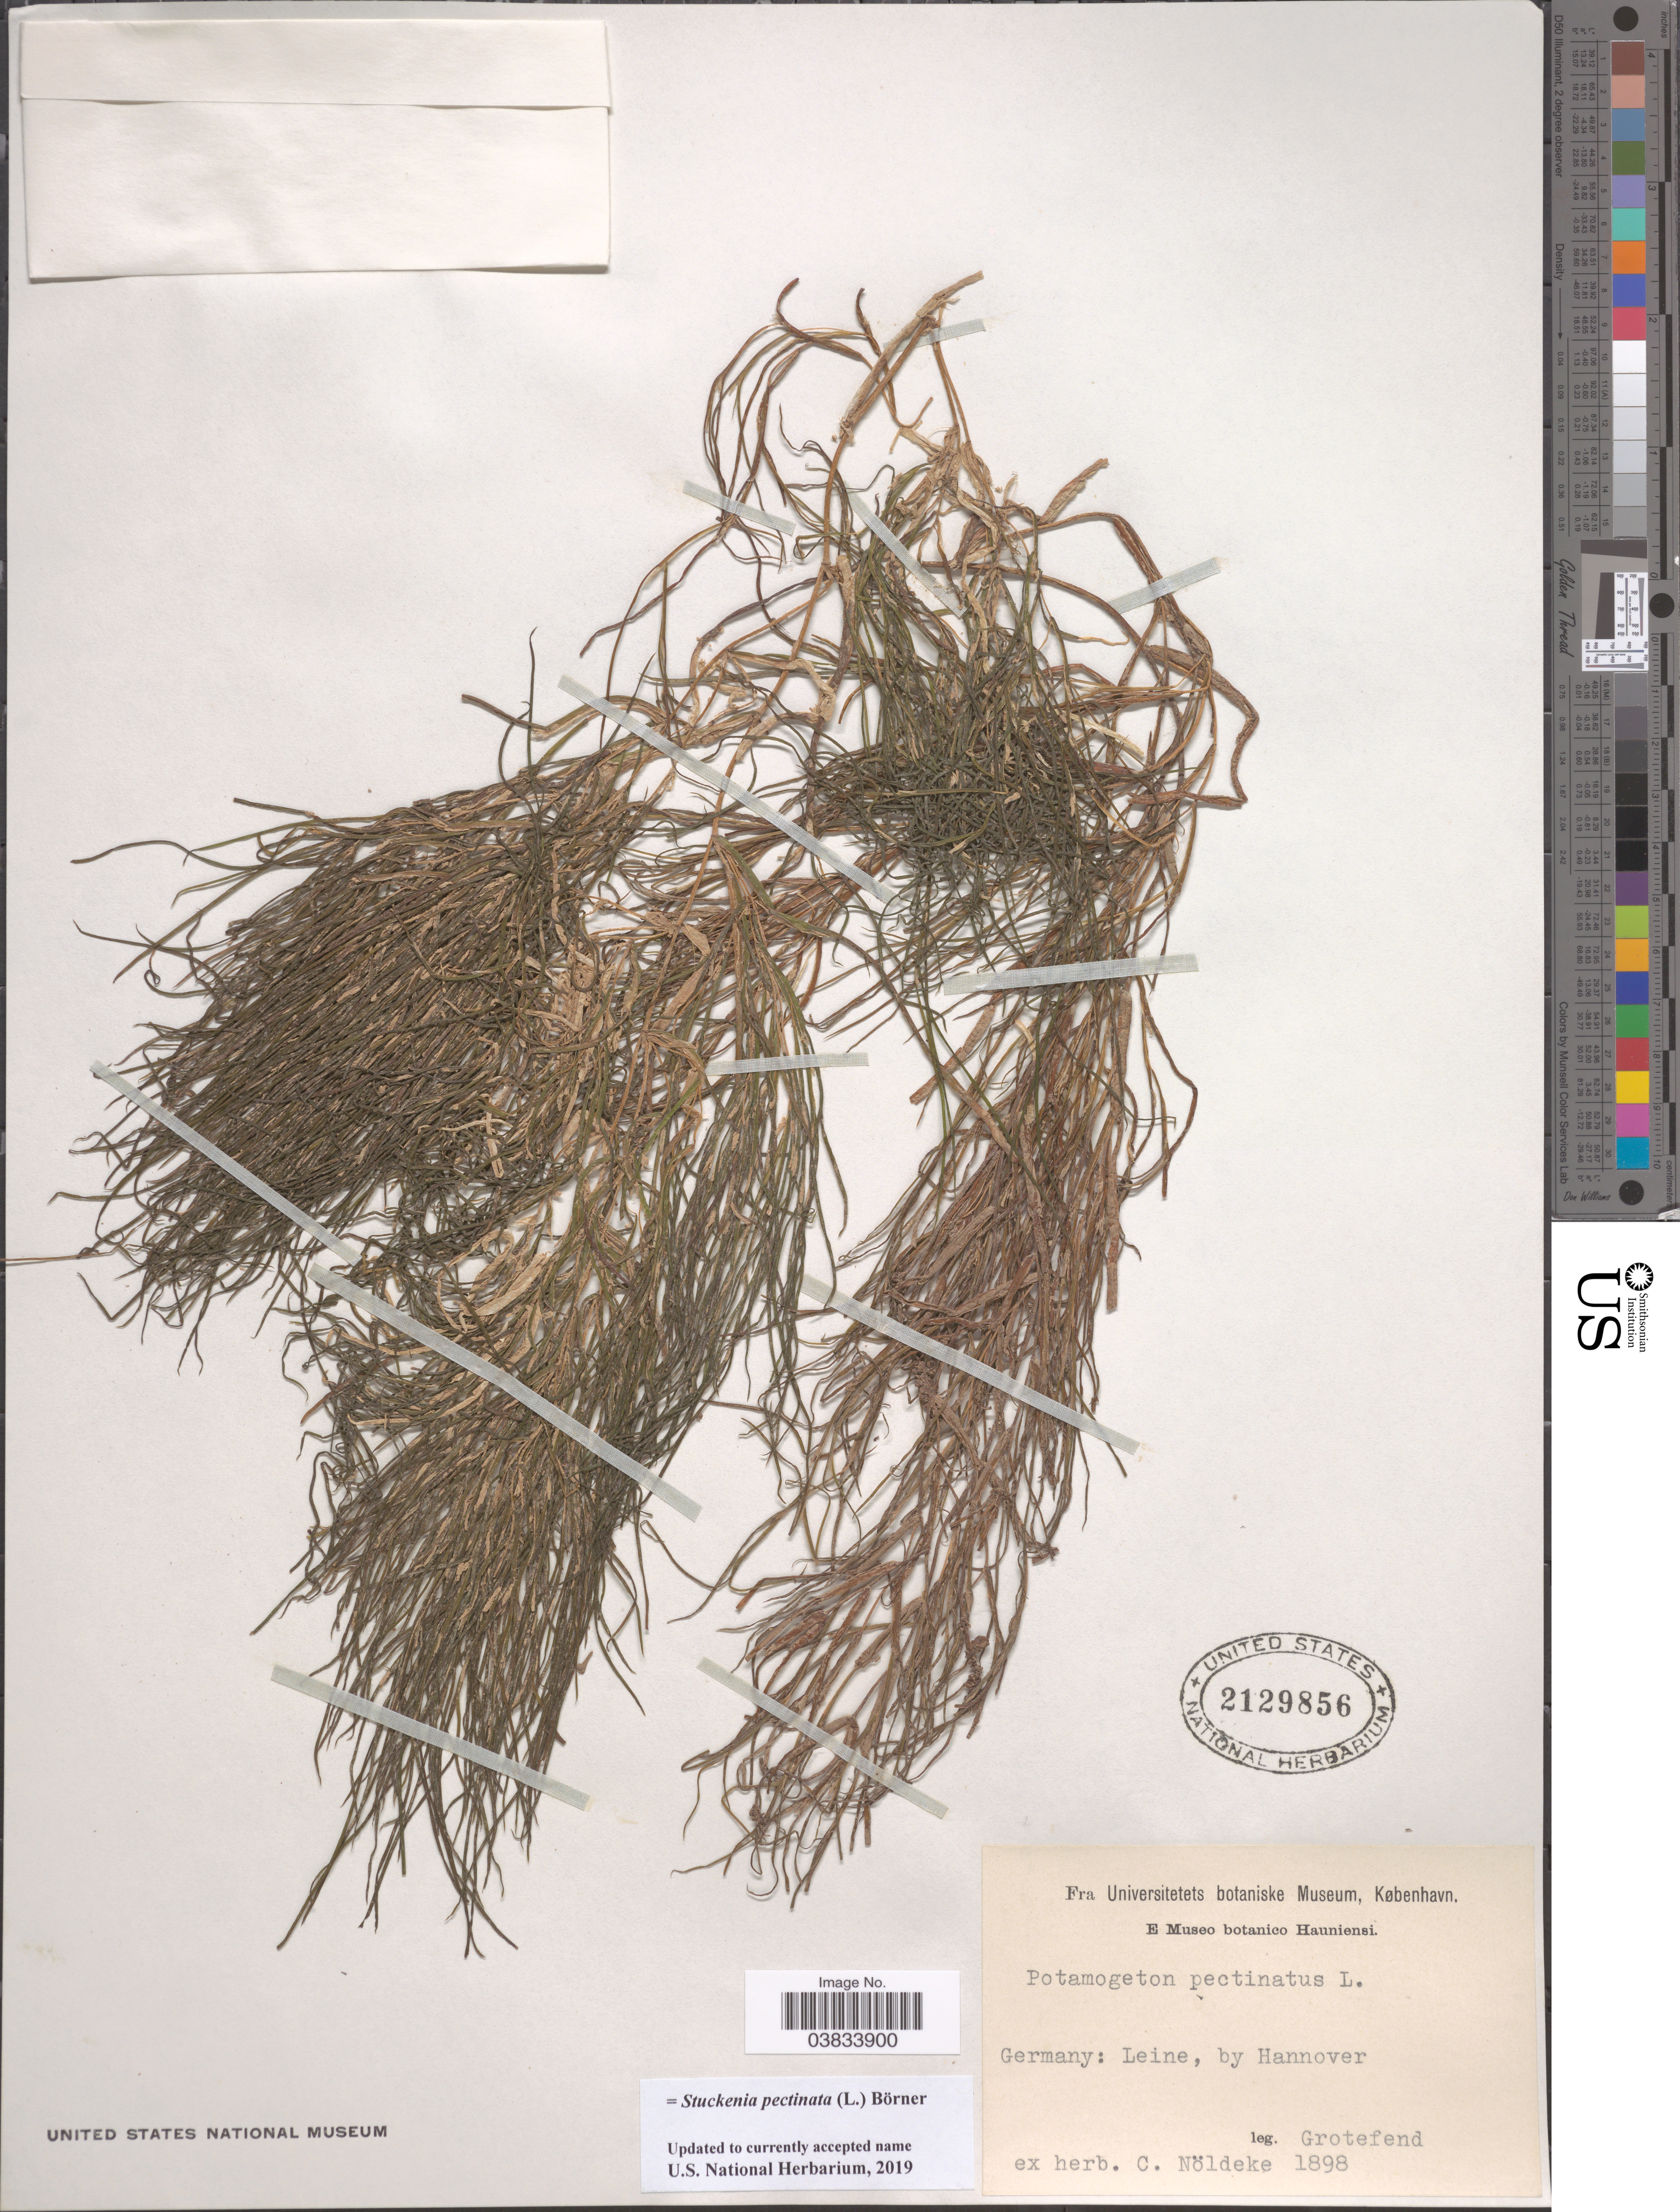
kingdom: Plantae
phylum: Tracheophyta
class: Liliopsida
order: Alismatales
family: Potamogetonaceae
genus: Stuckenia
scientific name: Stuckenia pectinata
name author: (L.) Börner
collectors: Grotefend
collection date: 1898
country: Germany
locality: Leine, by Hannover.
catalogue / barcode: US 2129856